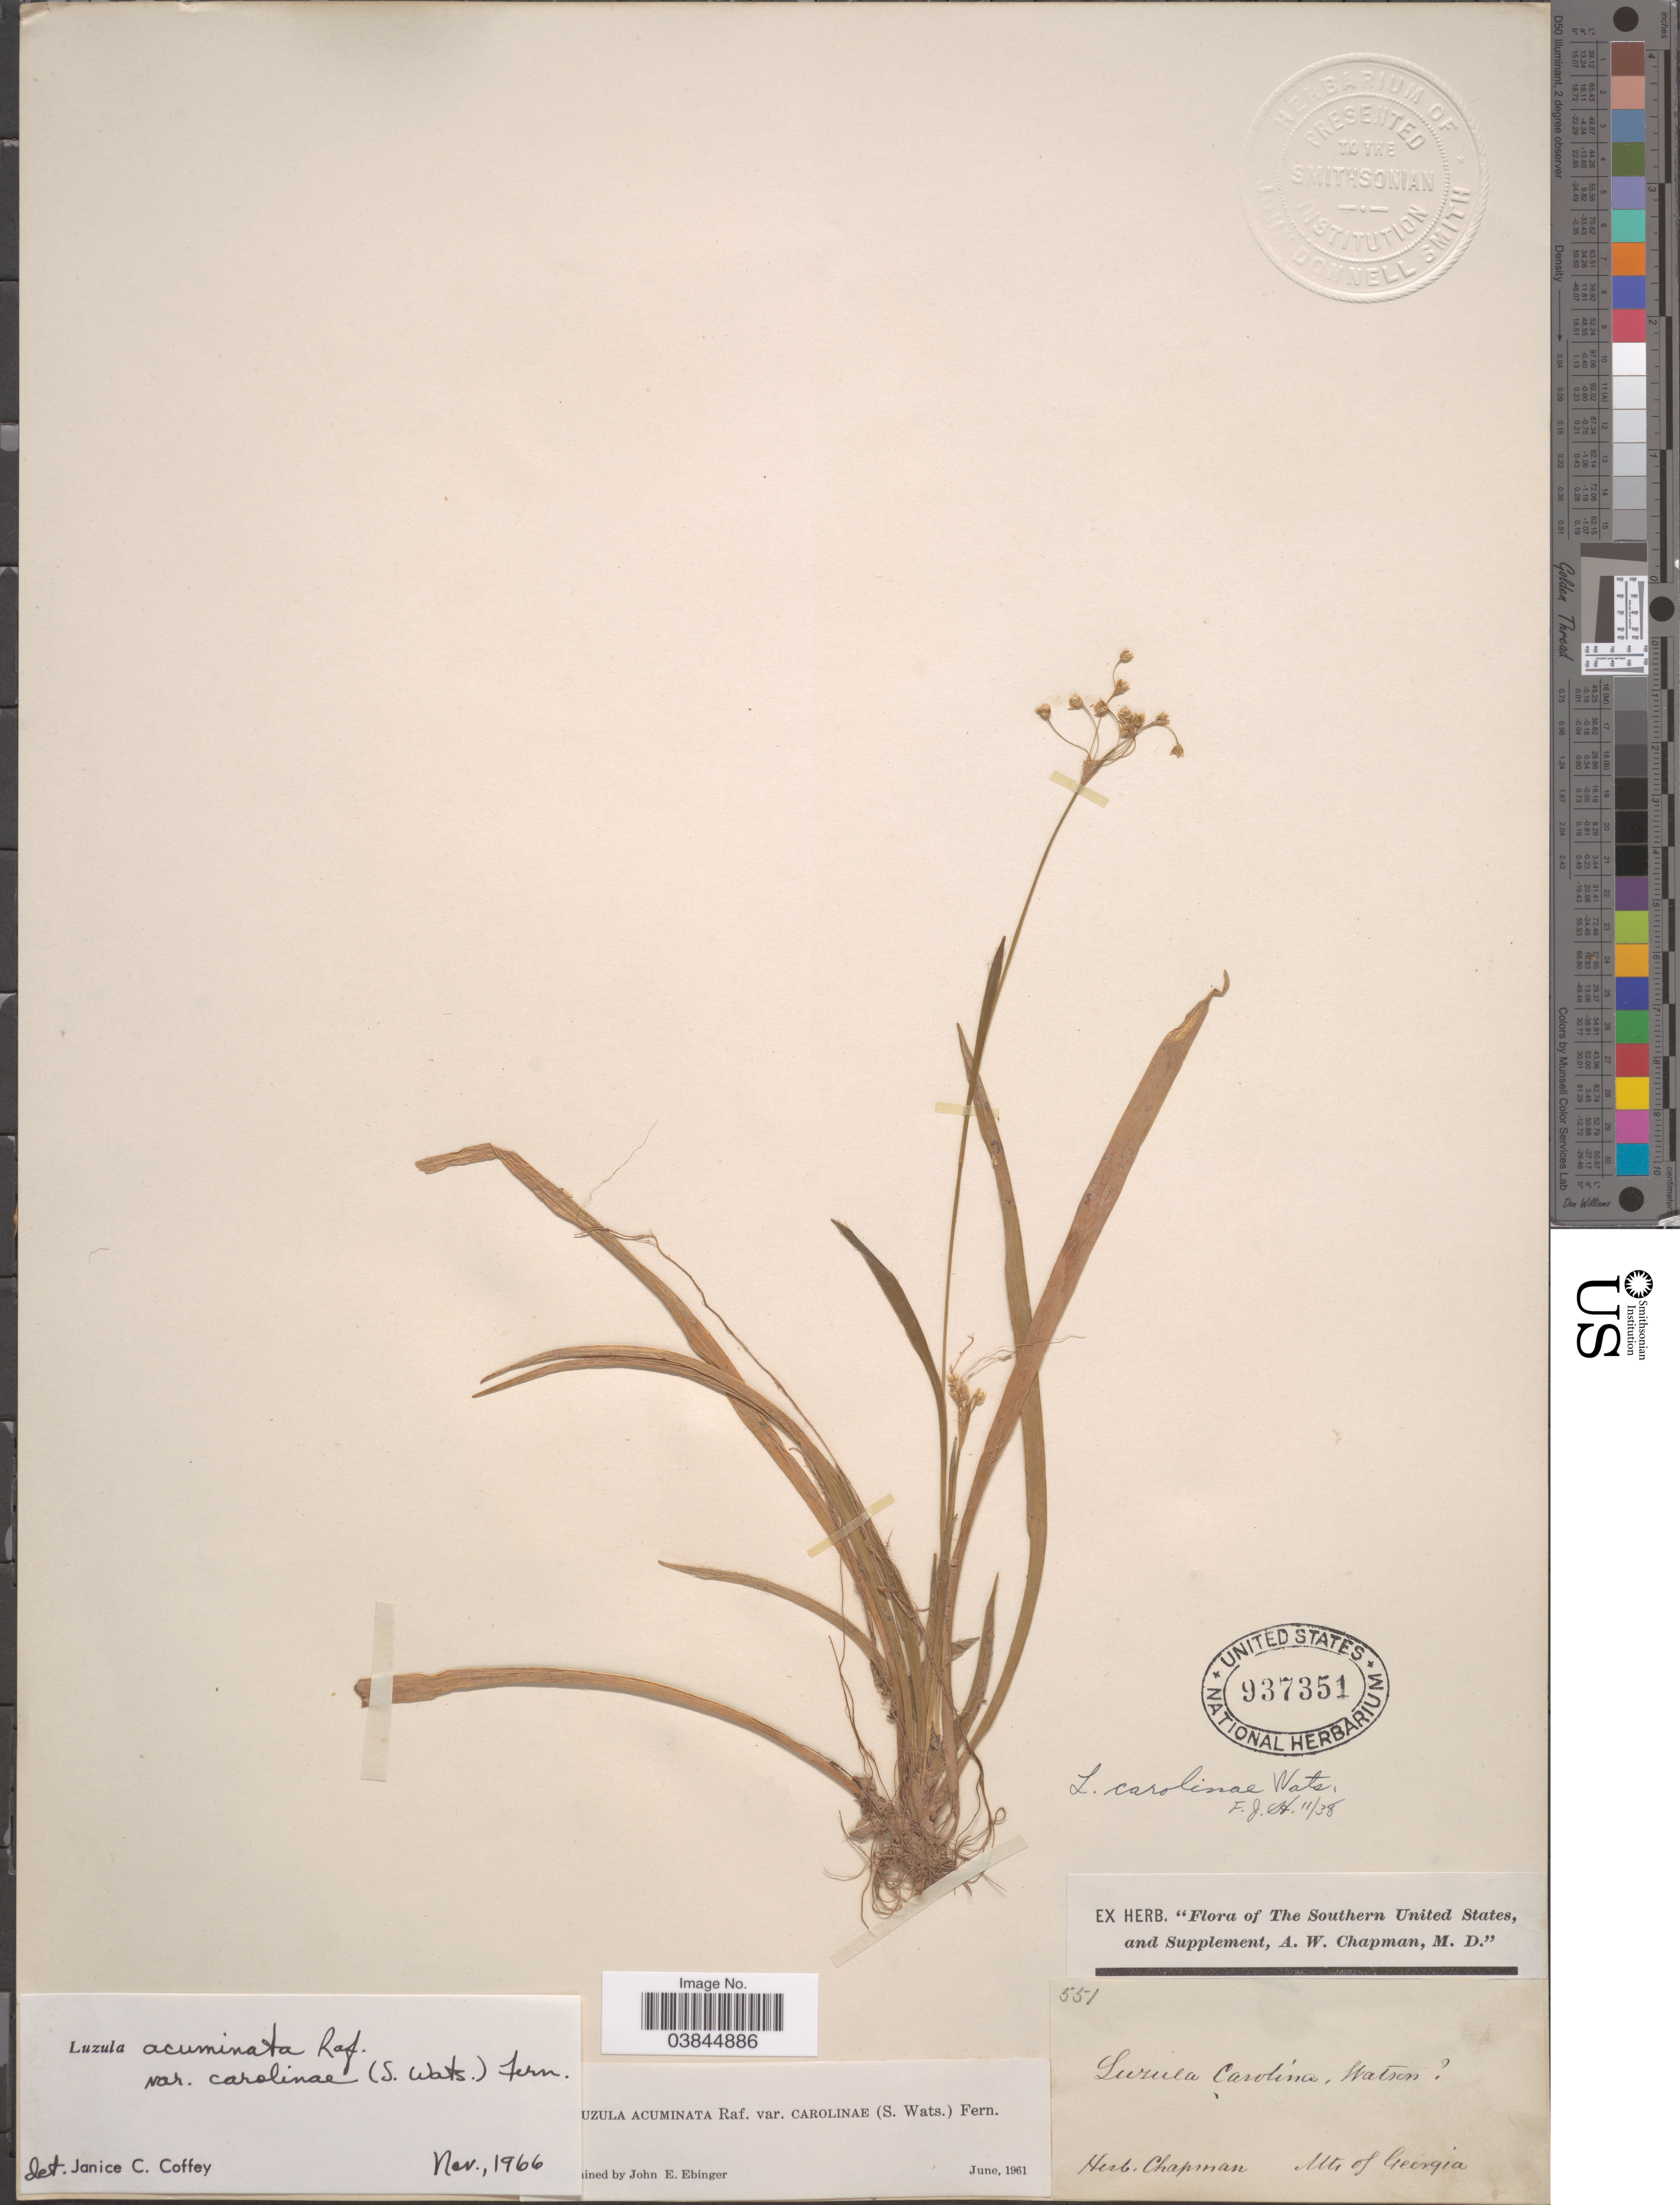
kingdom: Plantae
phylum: Tracheophyta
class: Liliopsida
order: Poales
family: Juncaceae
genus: Luzula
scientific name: Luzula acuminata var. carolinae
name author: (S. Watson) Fernald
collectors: ex herb. A.W. Chapman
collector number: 551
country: United States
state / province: Georgia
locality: The Southern United States. Mts of Georgia.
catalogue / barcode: US 937351